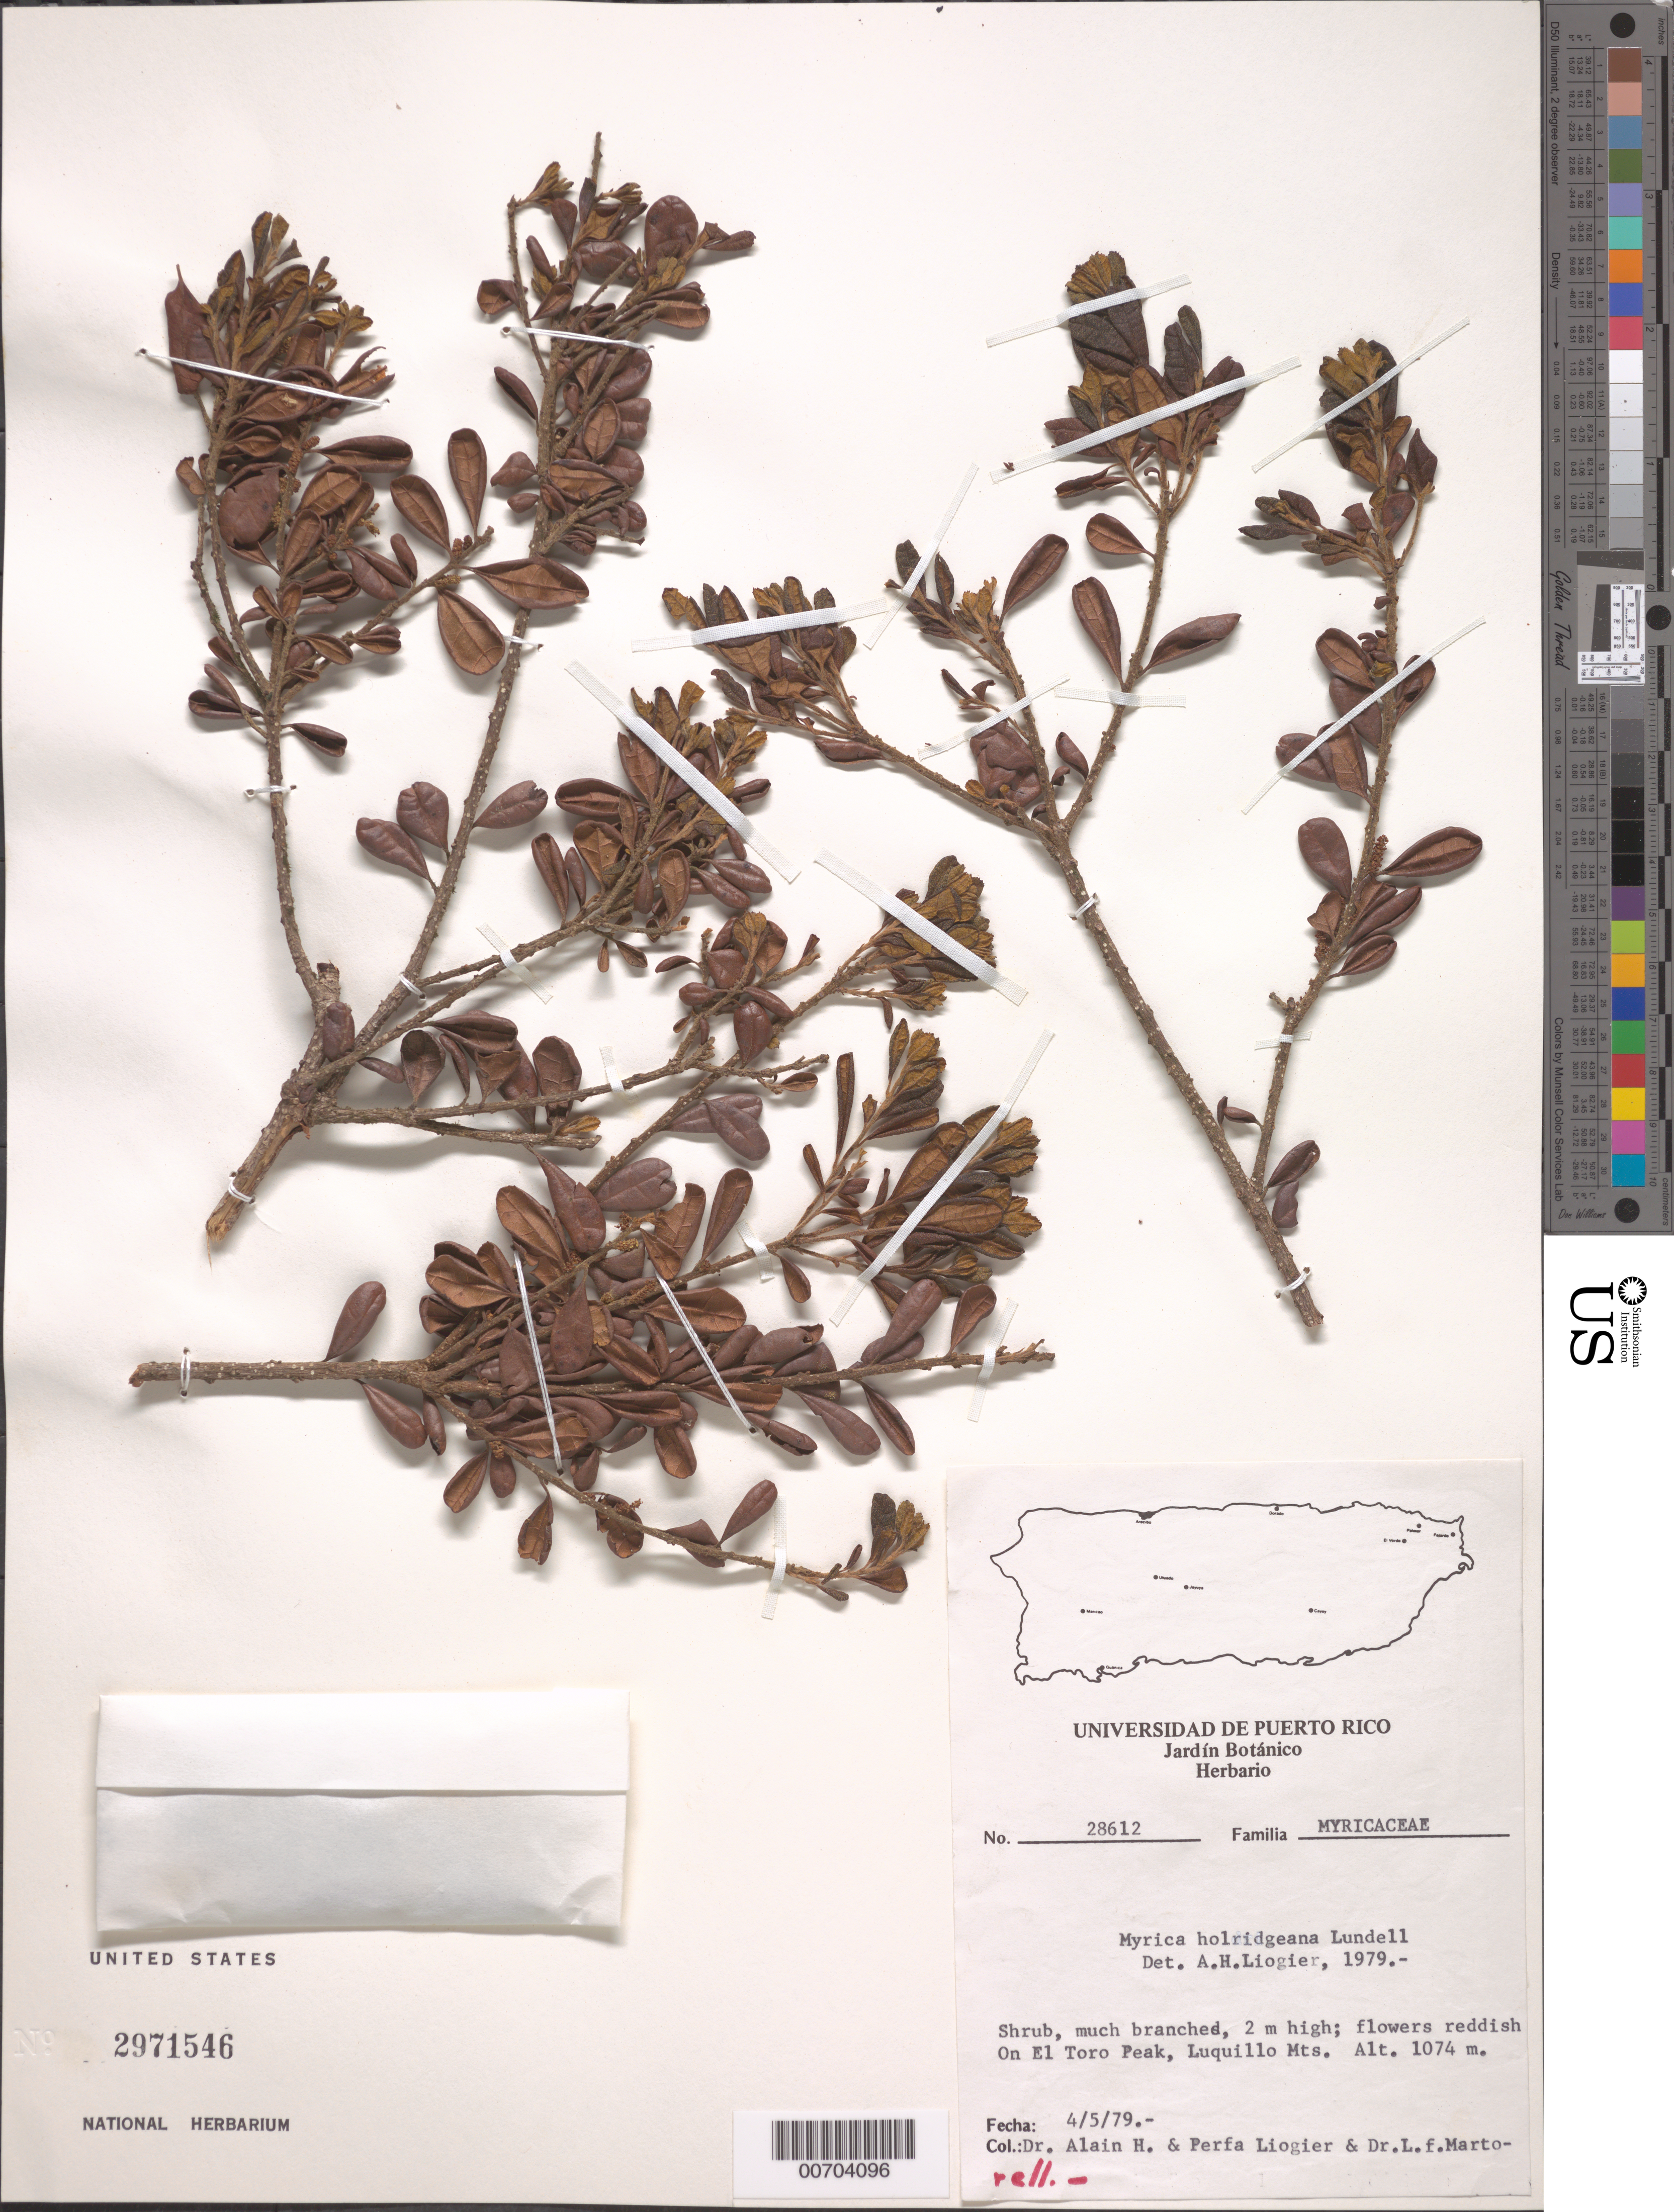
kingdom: Plantae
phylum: Tracheophyta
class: Magnoliopsida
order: Fagales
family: Myricaceae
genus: Morella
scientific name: Morella holdridgeana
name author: (Lundell) Wilbur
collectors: A. H. Liogier, M. P. Liogier & L. Martorelli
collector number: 28612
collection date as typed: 05 Apr 1979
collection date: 1979-04-05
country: Puerto Rico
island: Greater Antilles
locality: On El Toro Peak, Luquillo Mts.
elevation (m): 1074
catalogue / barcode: US 2971546